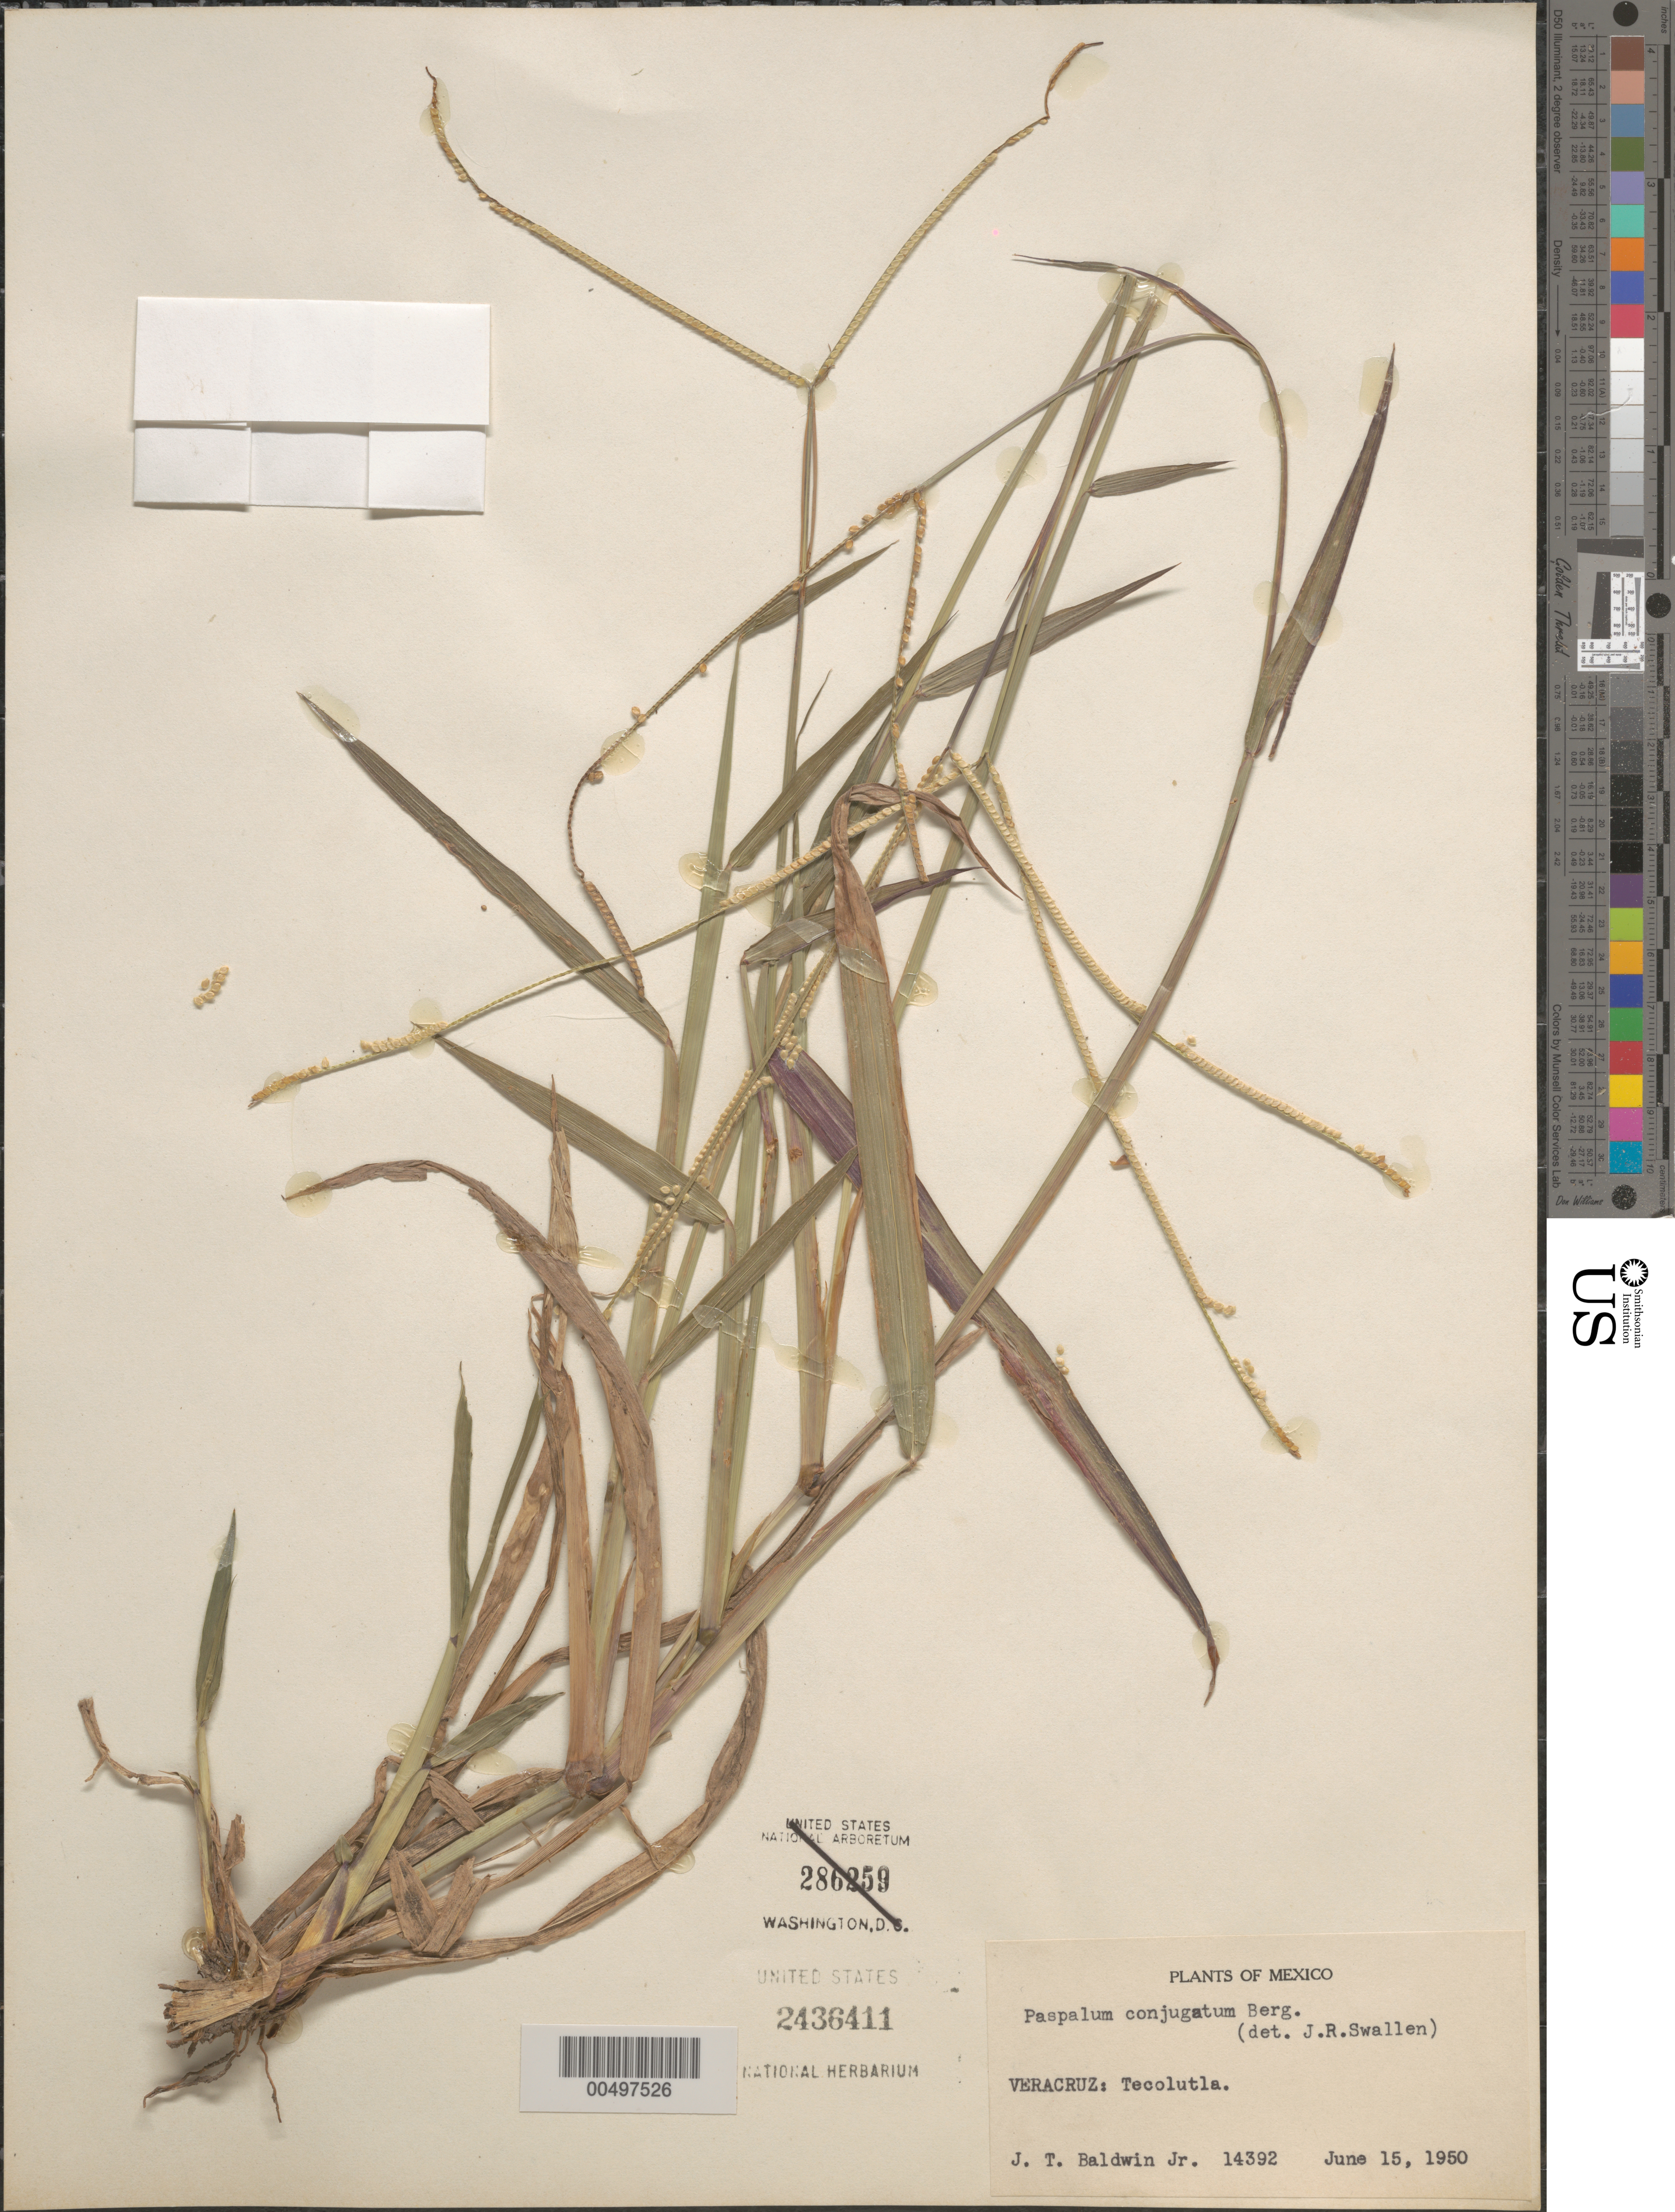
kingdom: Plantae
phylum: Tracheophyta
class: Liliopsida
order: Poales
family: Poaceae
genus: Paspalum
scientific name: Paspalum conjugatum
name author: P.J. Bergius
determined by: Swallen, Jason R.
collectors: J. T. Baldwin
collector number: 14392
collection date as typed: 15 Jun 1950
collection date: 1950-06-15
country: Mexico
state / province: Veracruz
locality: Tecolutla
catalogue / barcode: US 2436411